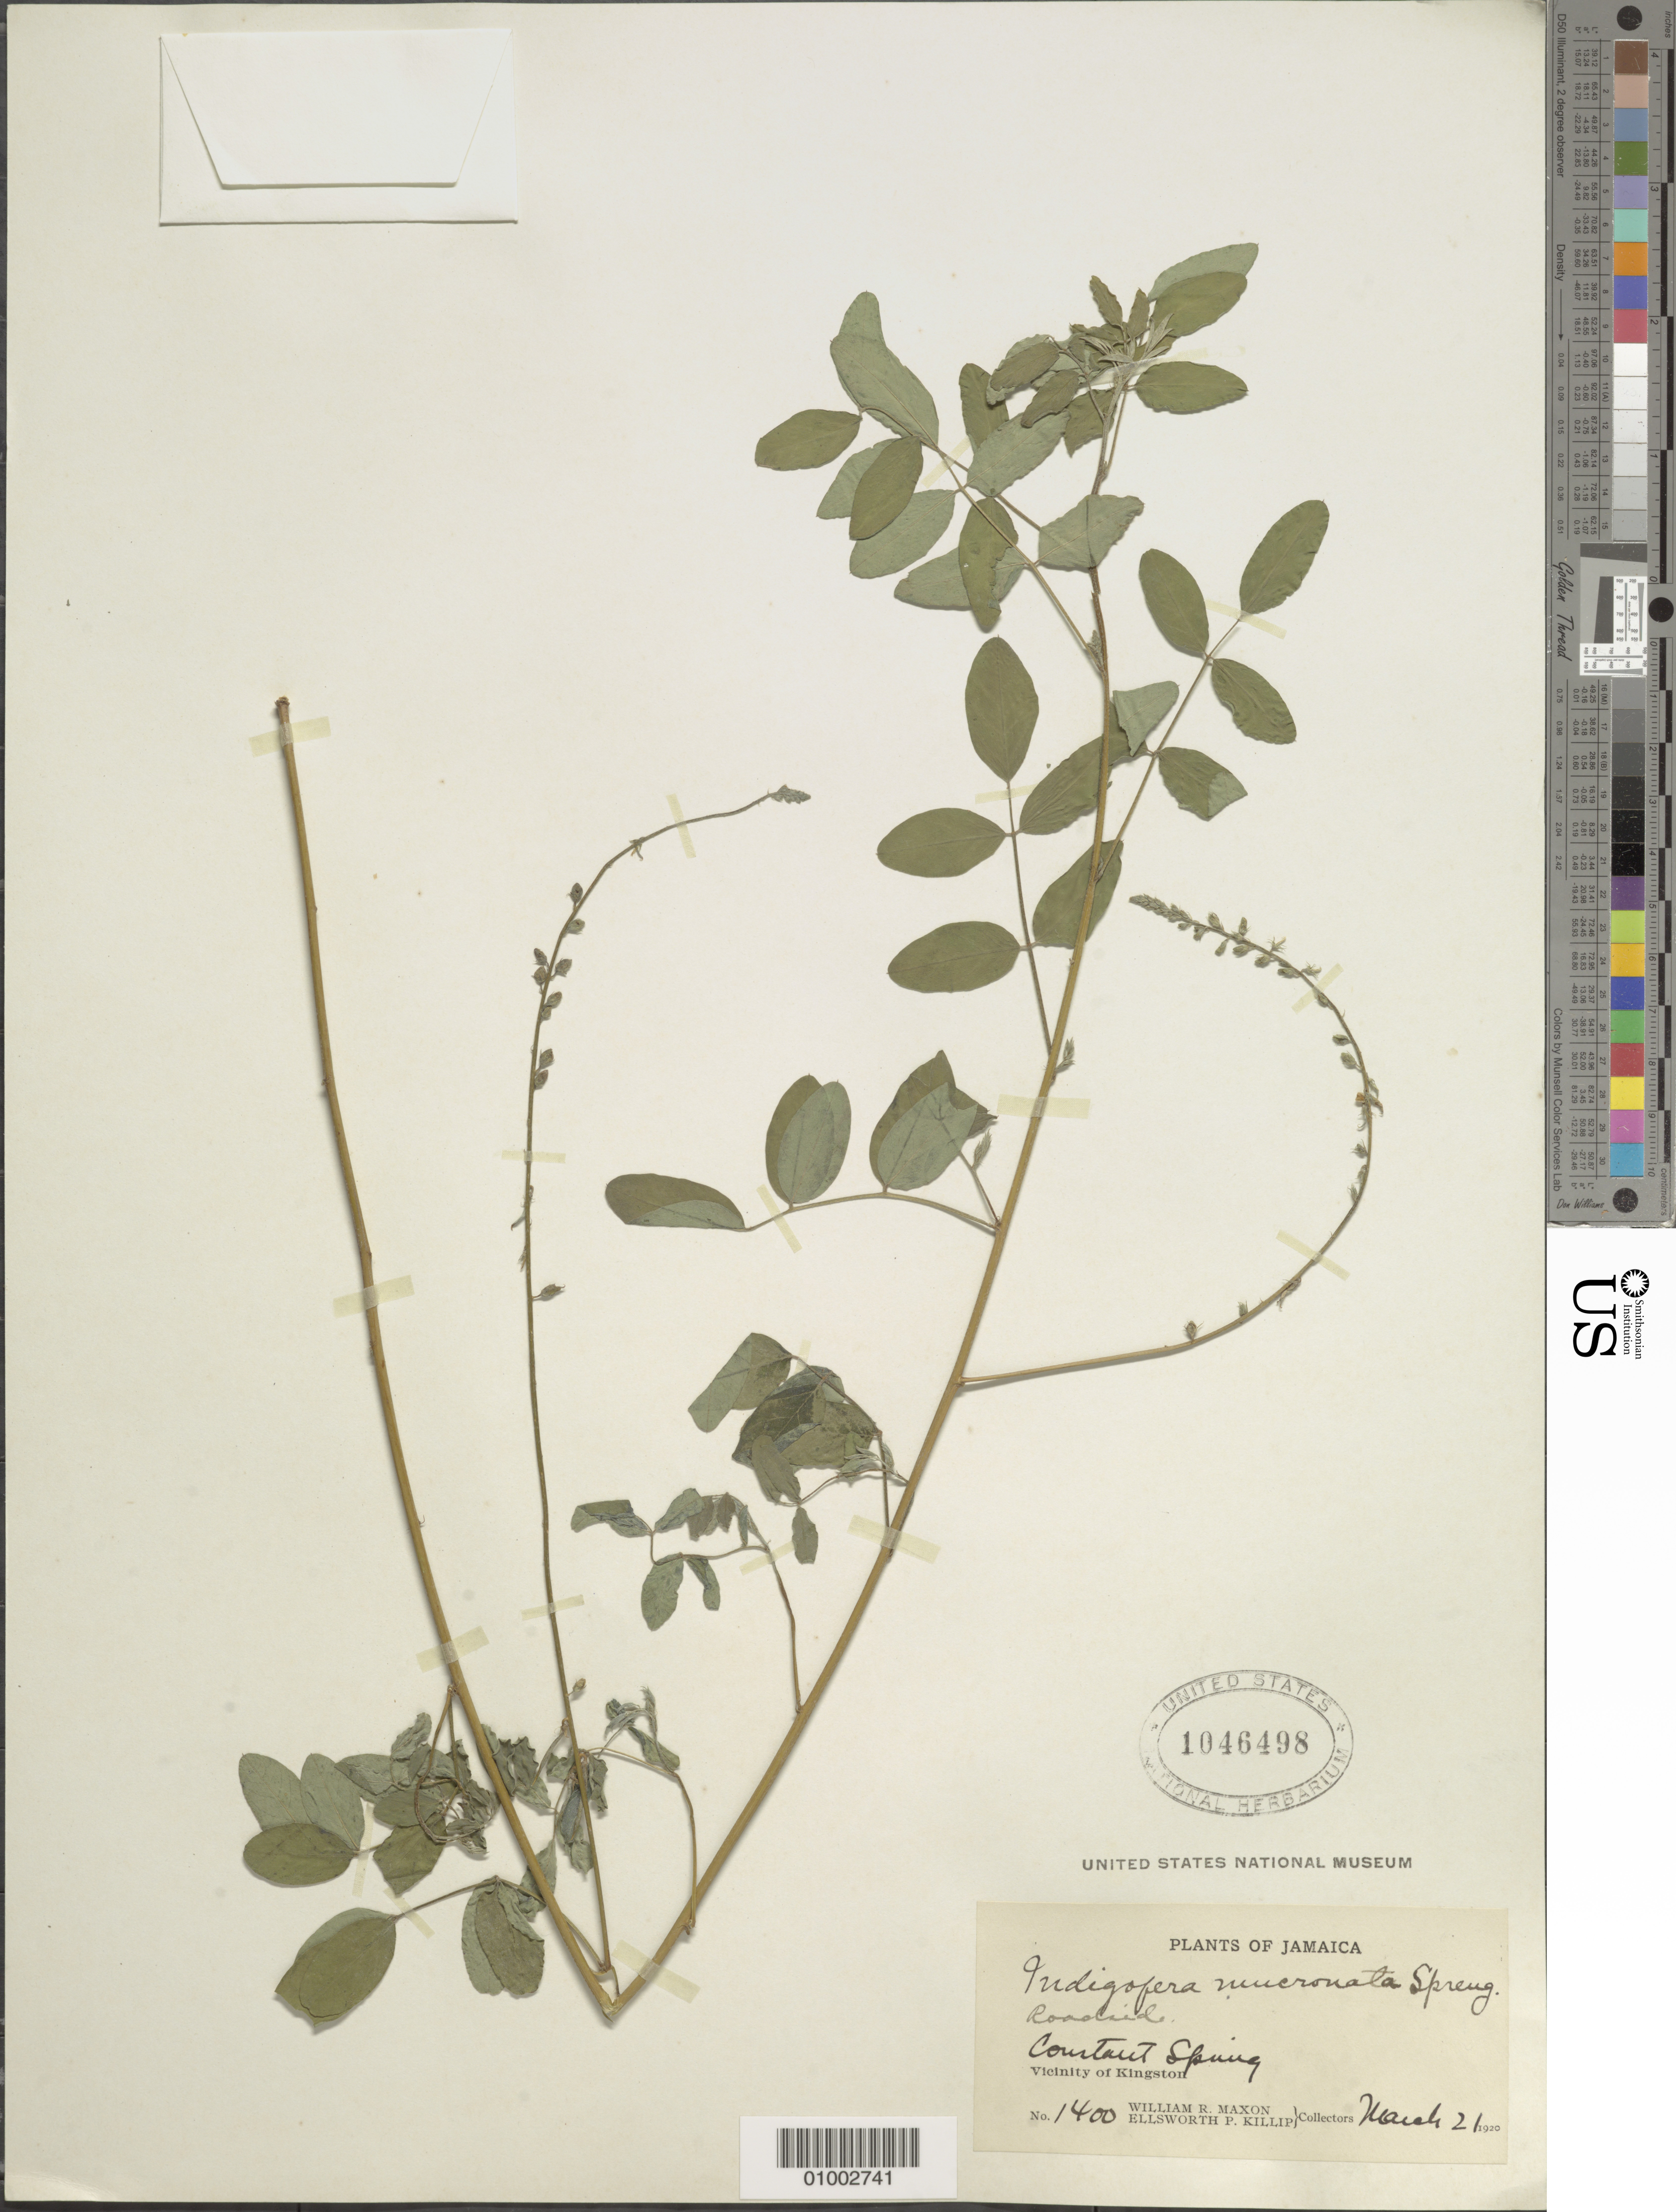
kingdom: Plantae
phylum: Tracheophyta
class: Magnoliopsida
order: Fabales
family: Fabaceae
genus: Indigofera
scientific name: Indigofera mucronata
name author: Lam.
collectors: W. R. Maxon & E. P. Killip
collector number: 1400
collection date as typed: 21 Mar 1920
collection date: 1920-03-21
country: Jamaica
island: Jamaica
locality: Roadside, constant spring, vicinity of Kingston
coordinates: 0 N, 0 E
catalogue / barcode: US 1046498